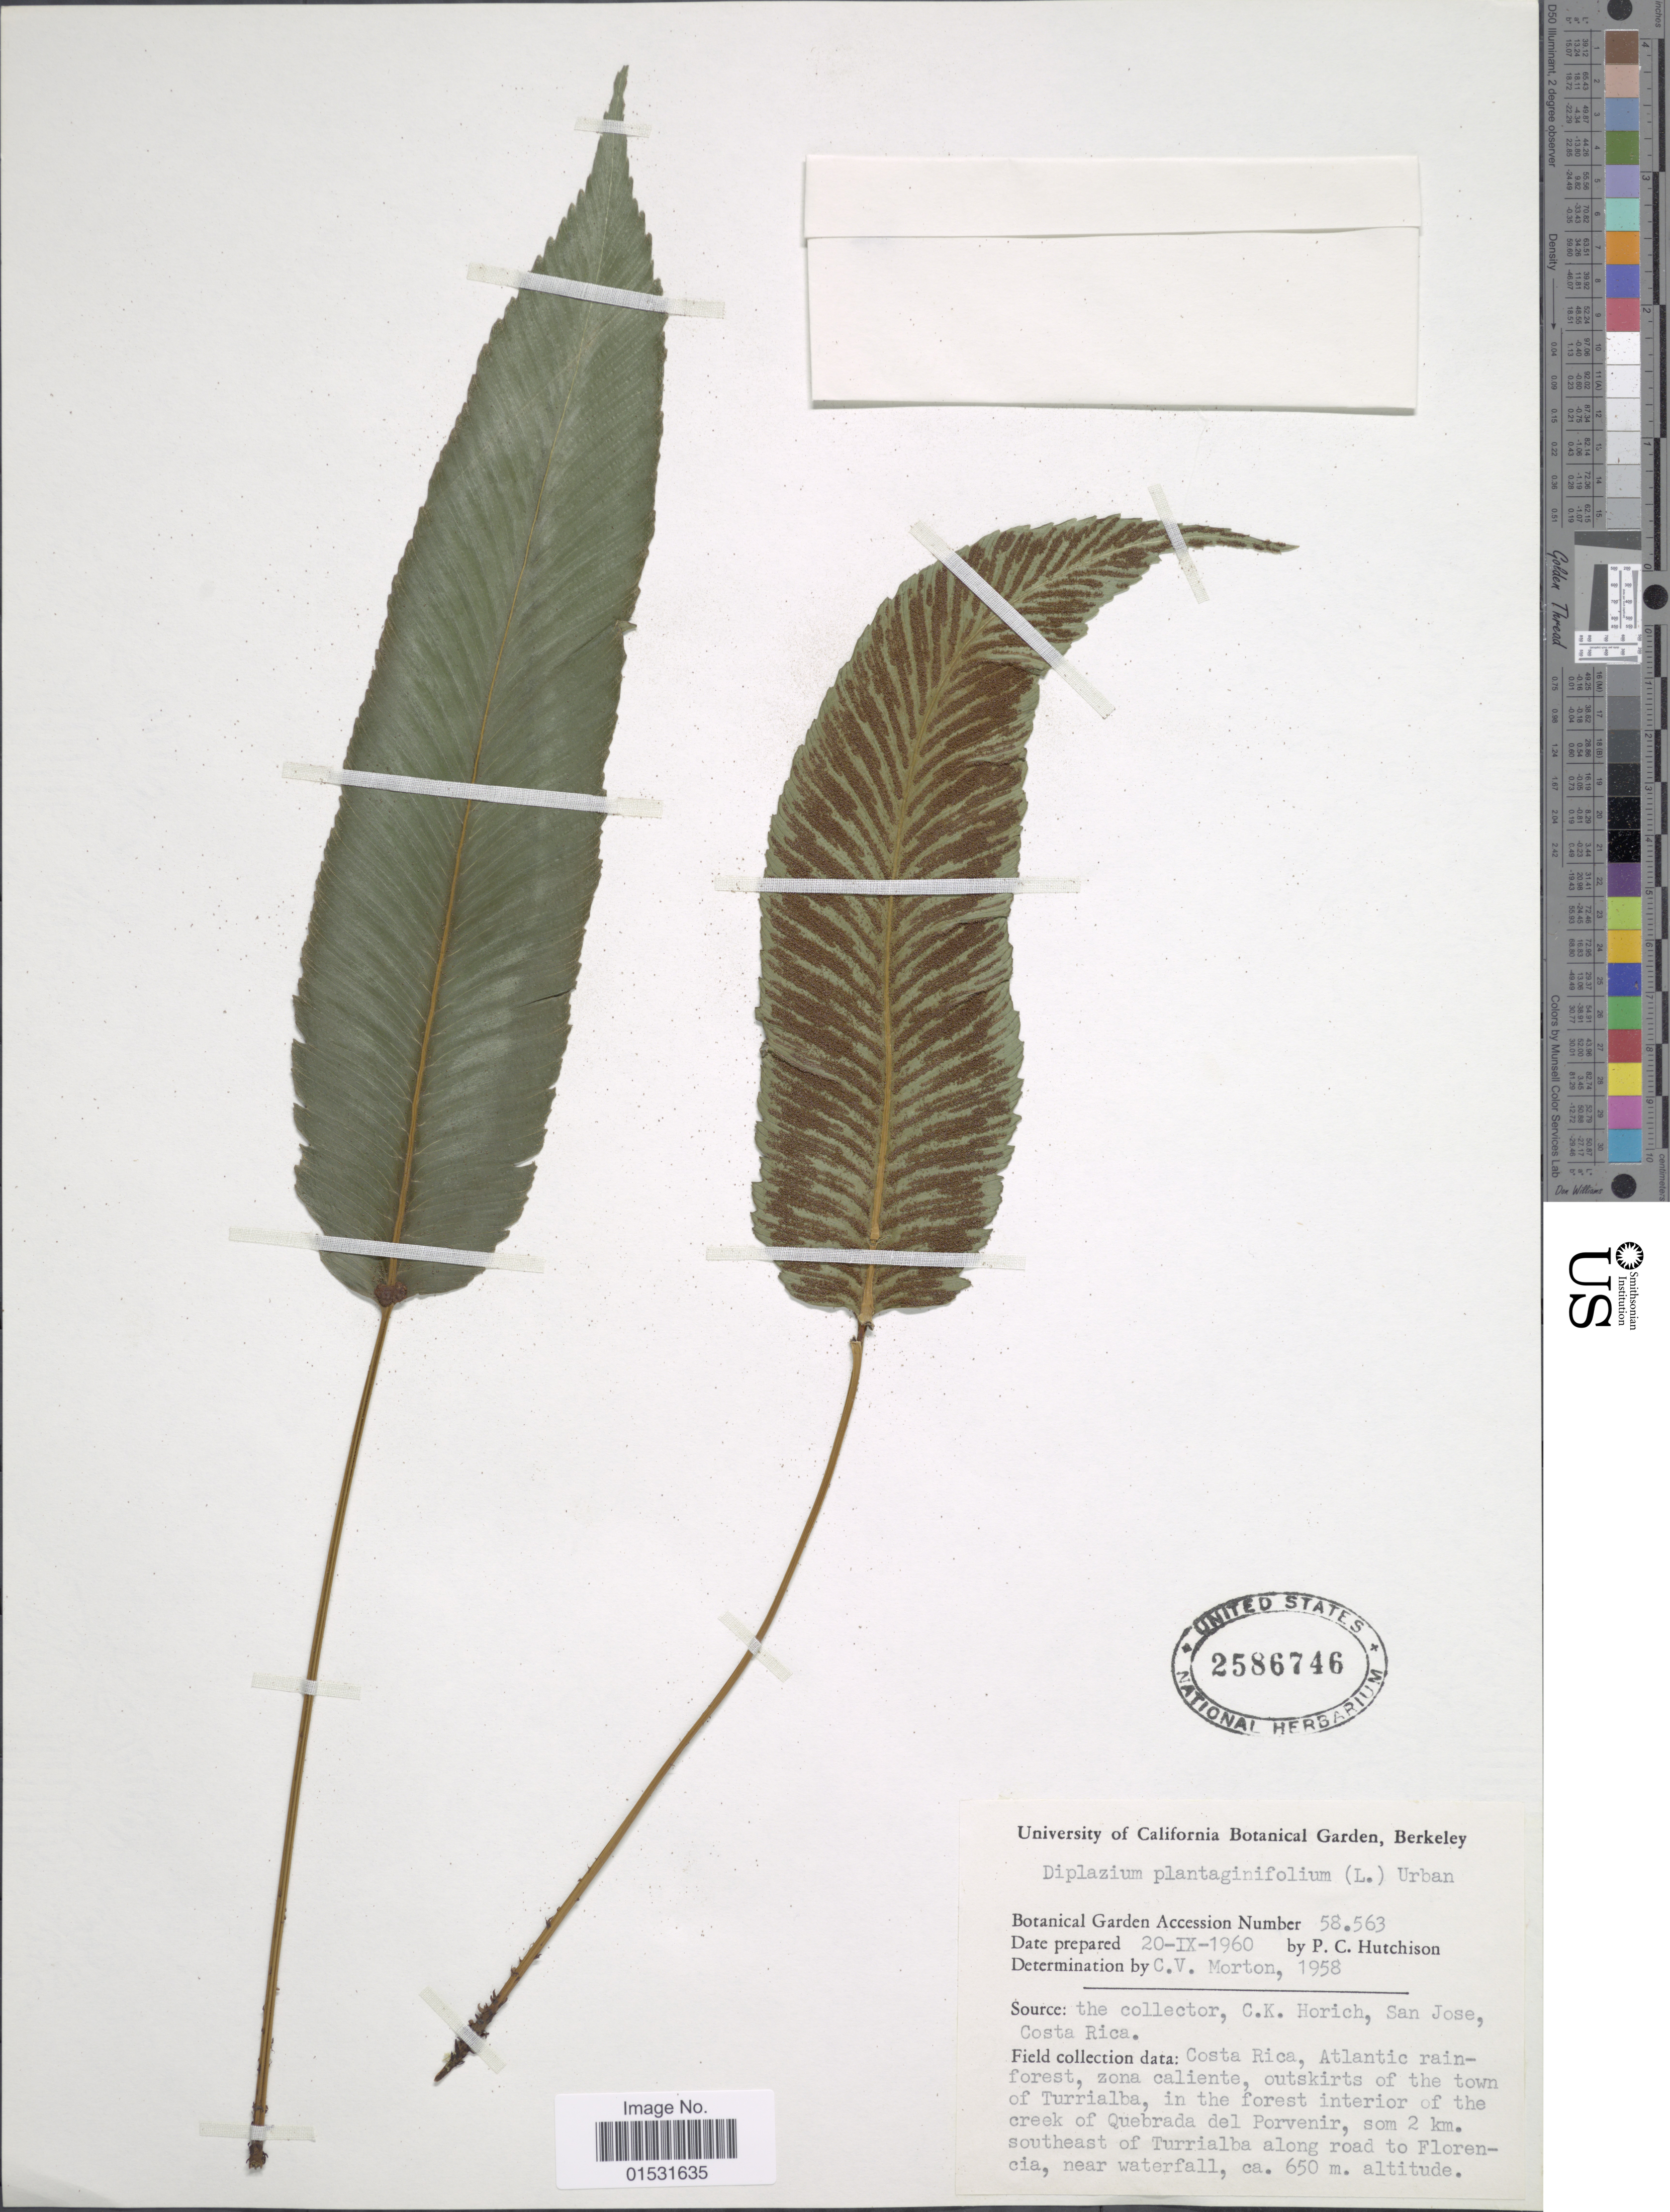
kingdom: Plantae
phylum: Tracheophyta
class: Polypodiopsida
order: Polypodiales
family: Athyriaceae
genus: Diplazium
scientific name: Diplazium plantaginifolium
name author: (L.) Urb.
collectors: P. C. Hutchison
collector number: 58563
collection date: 1960-09-20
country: United States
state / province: California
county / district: Alameda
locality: University of California Botanical Garden, Berkeley.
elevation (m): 650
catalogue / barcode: US 2586746